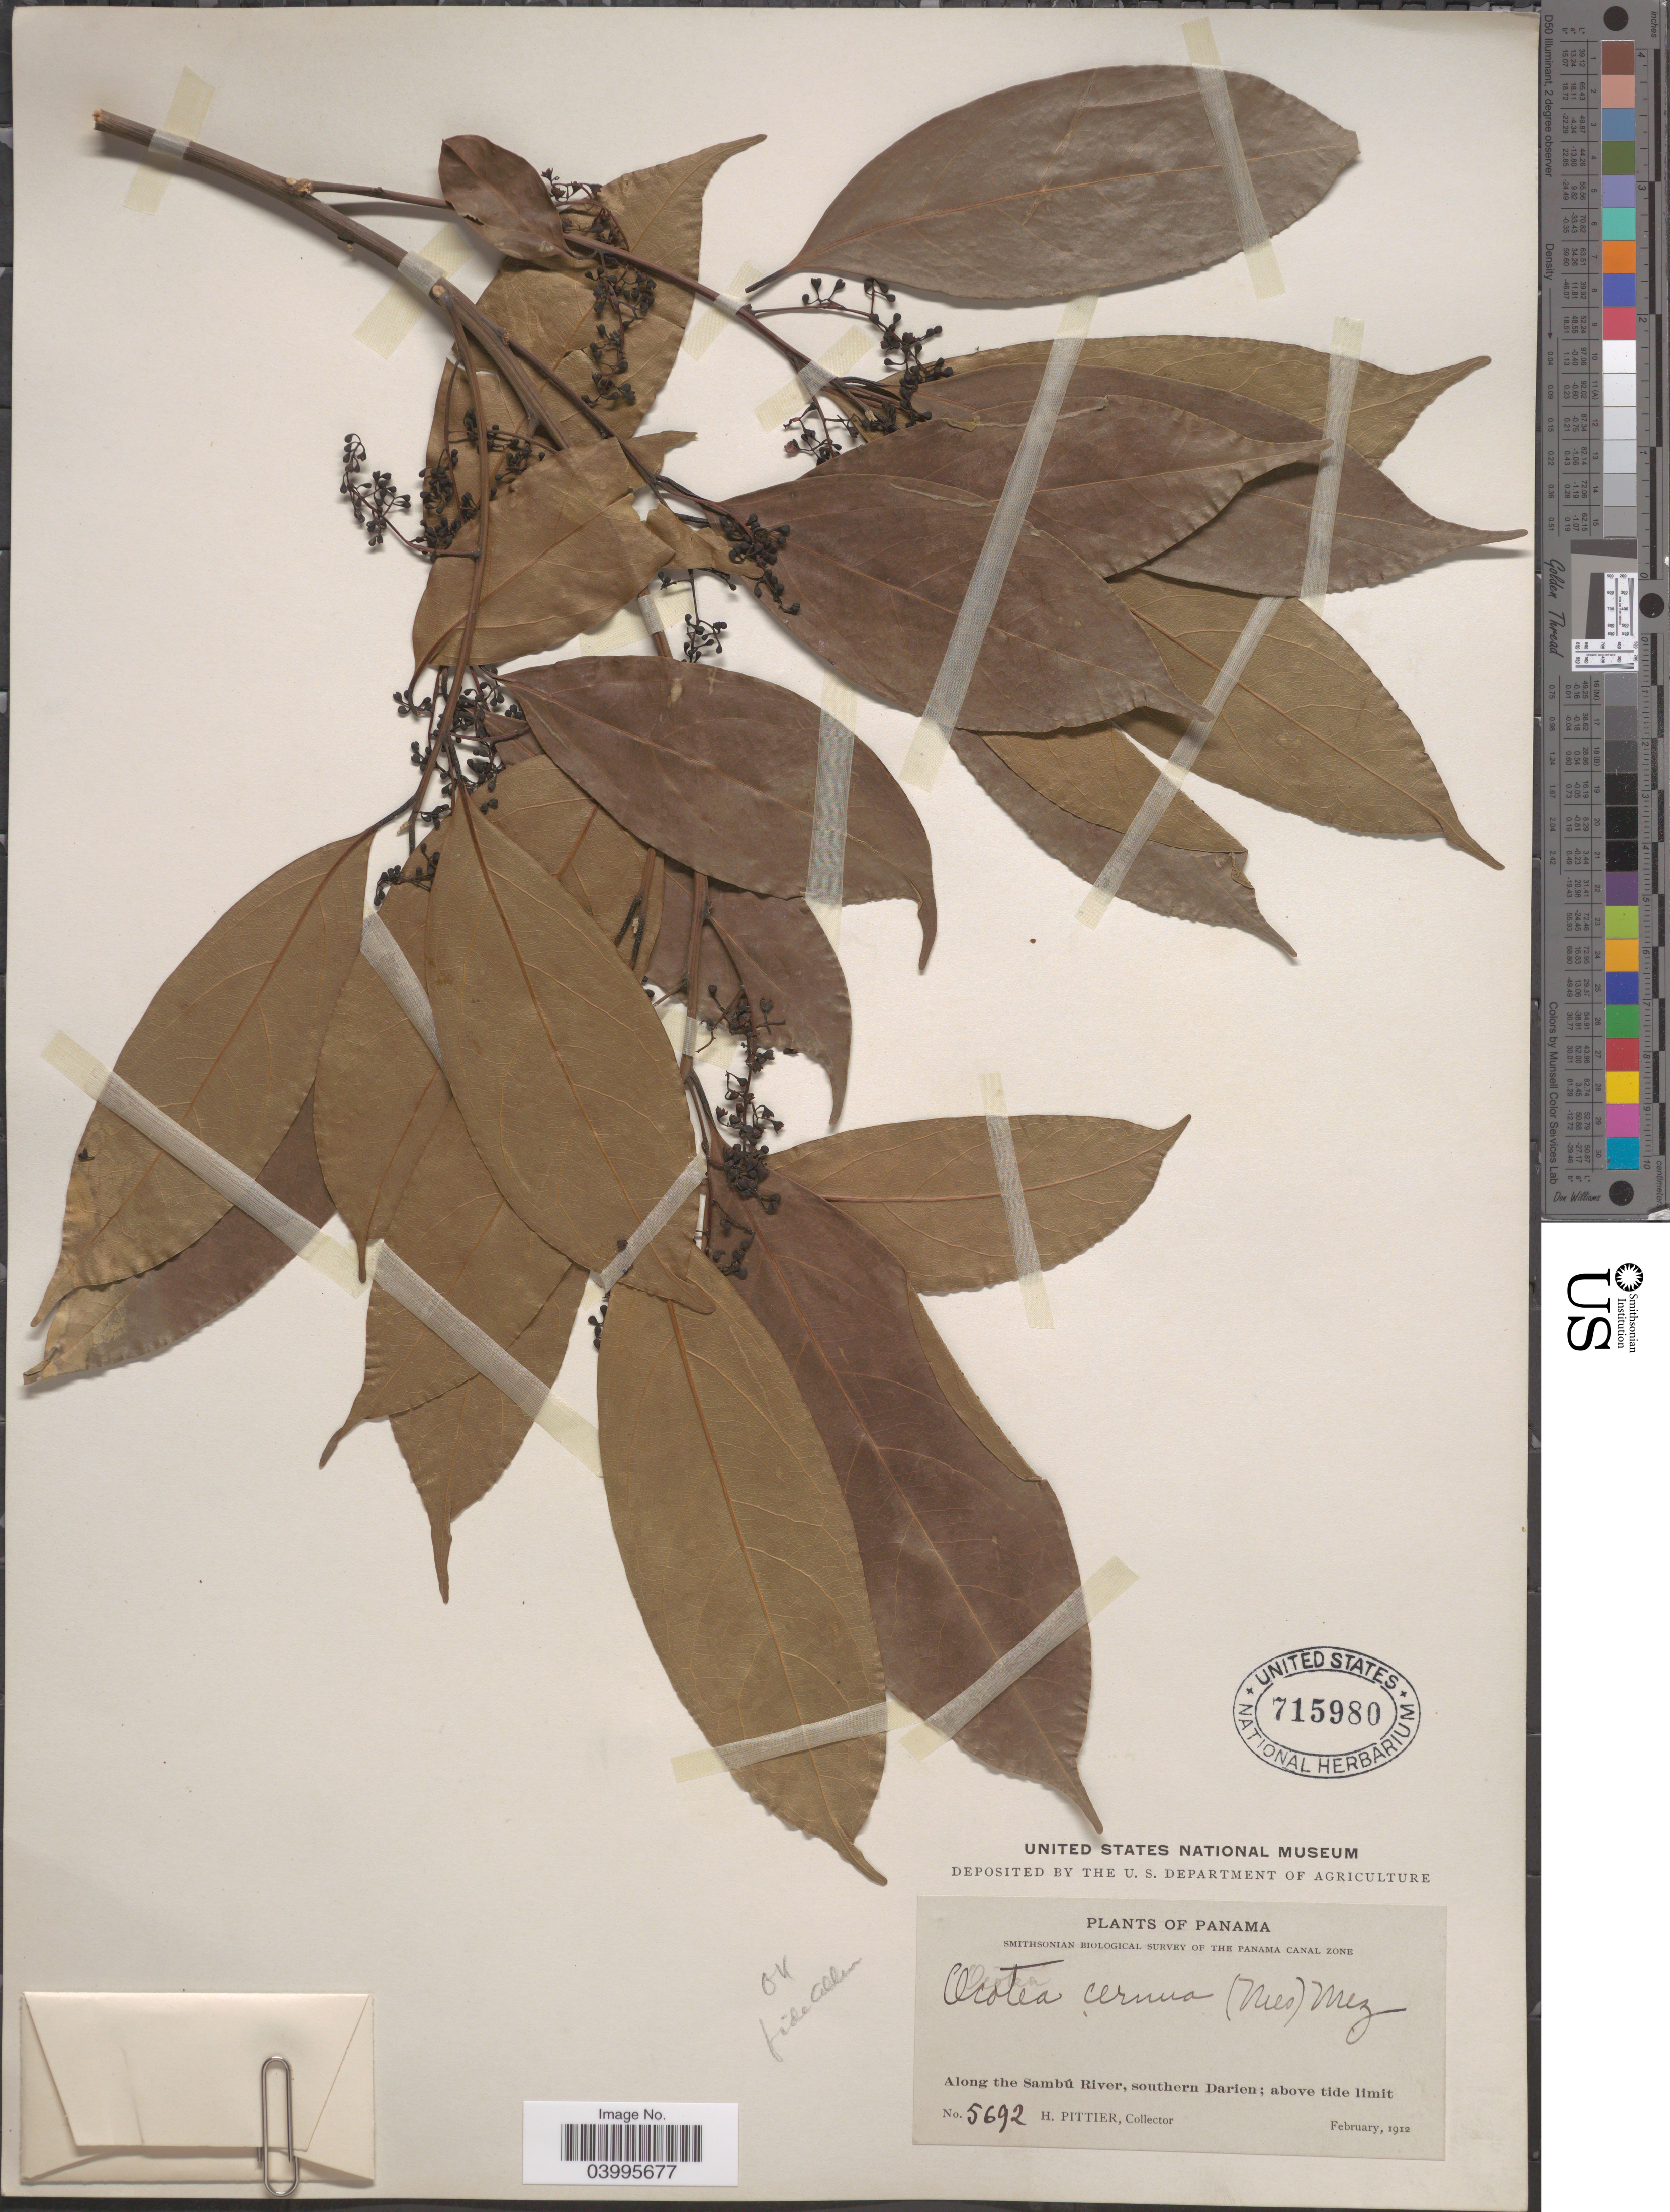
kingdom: Plantae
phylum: Tracheophyta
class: Magnoliopsida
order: Laurales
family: Lauraceae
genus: Ocotea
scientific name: Ocotea cernua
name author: (Nees) Mez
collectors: H. F. Pittier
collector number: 5692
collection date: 1912-02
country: Panama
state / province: Darien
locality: The Panama Canal Zone. Along the Sambú River, southern Darien.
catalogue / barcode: US 715980